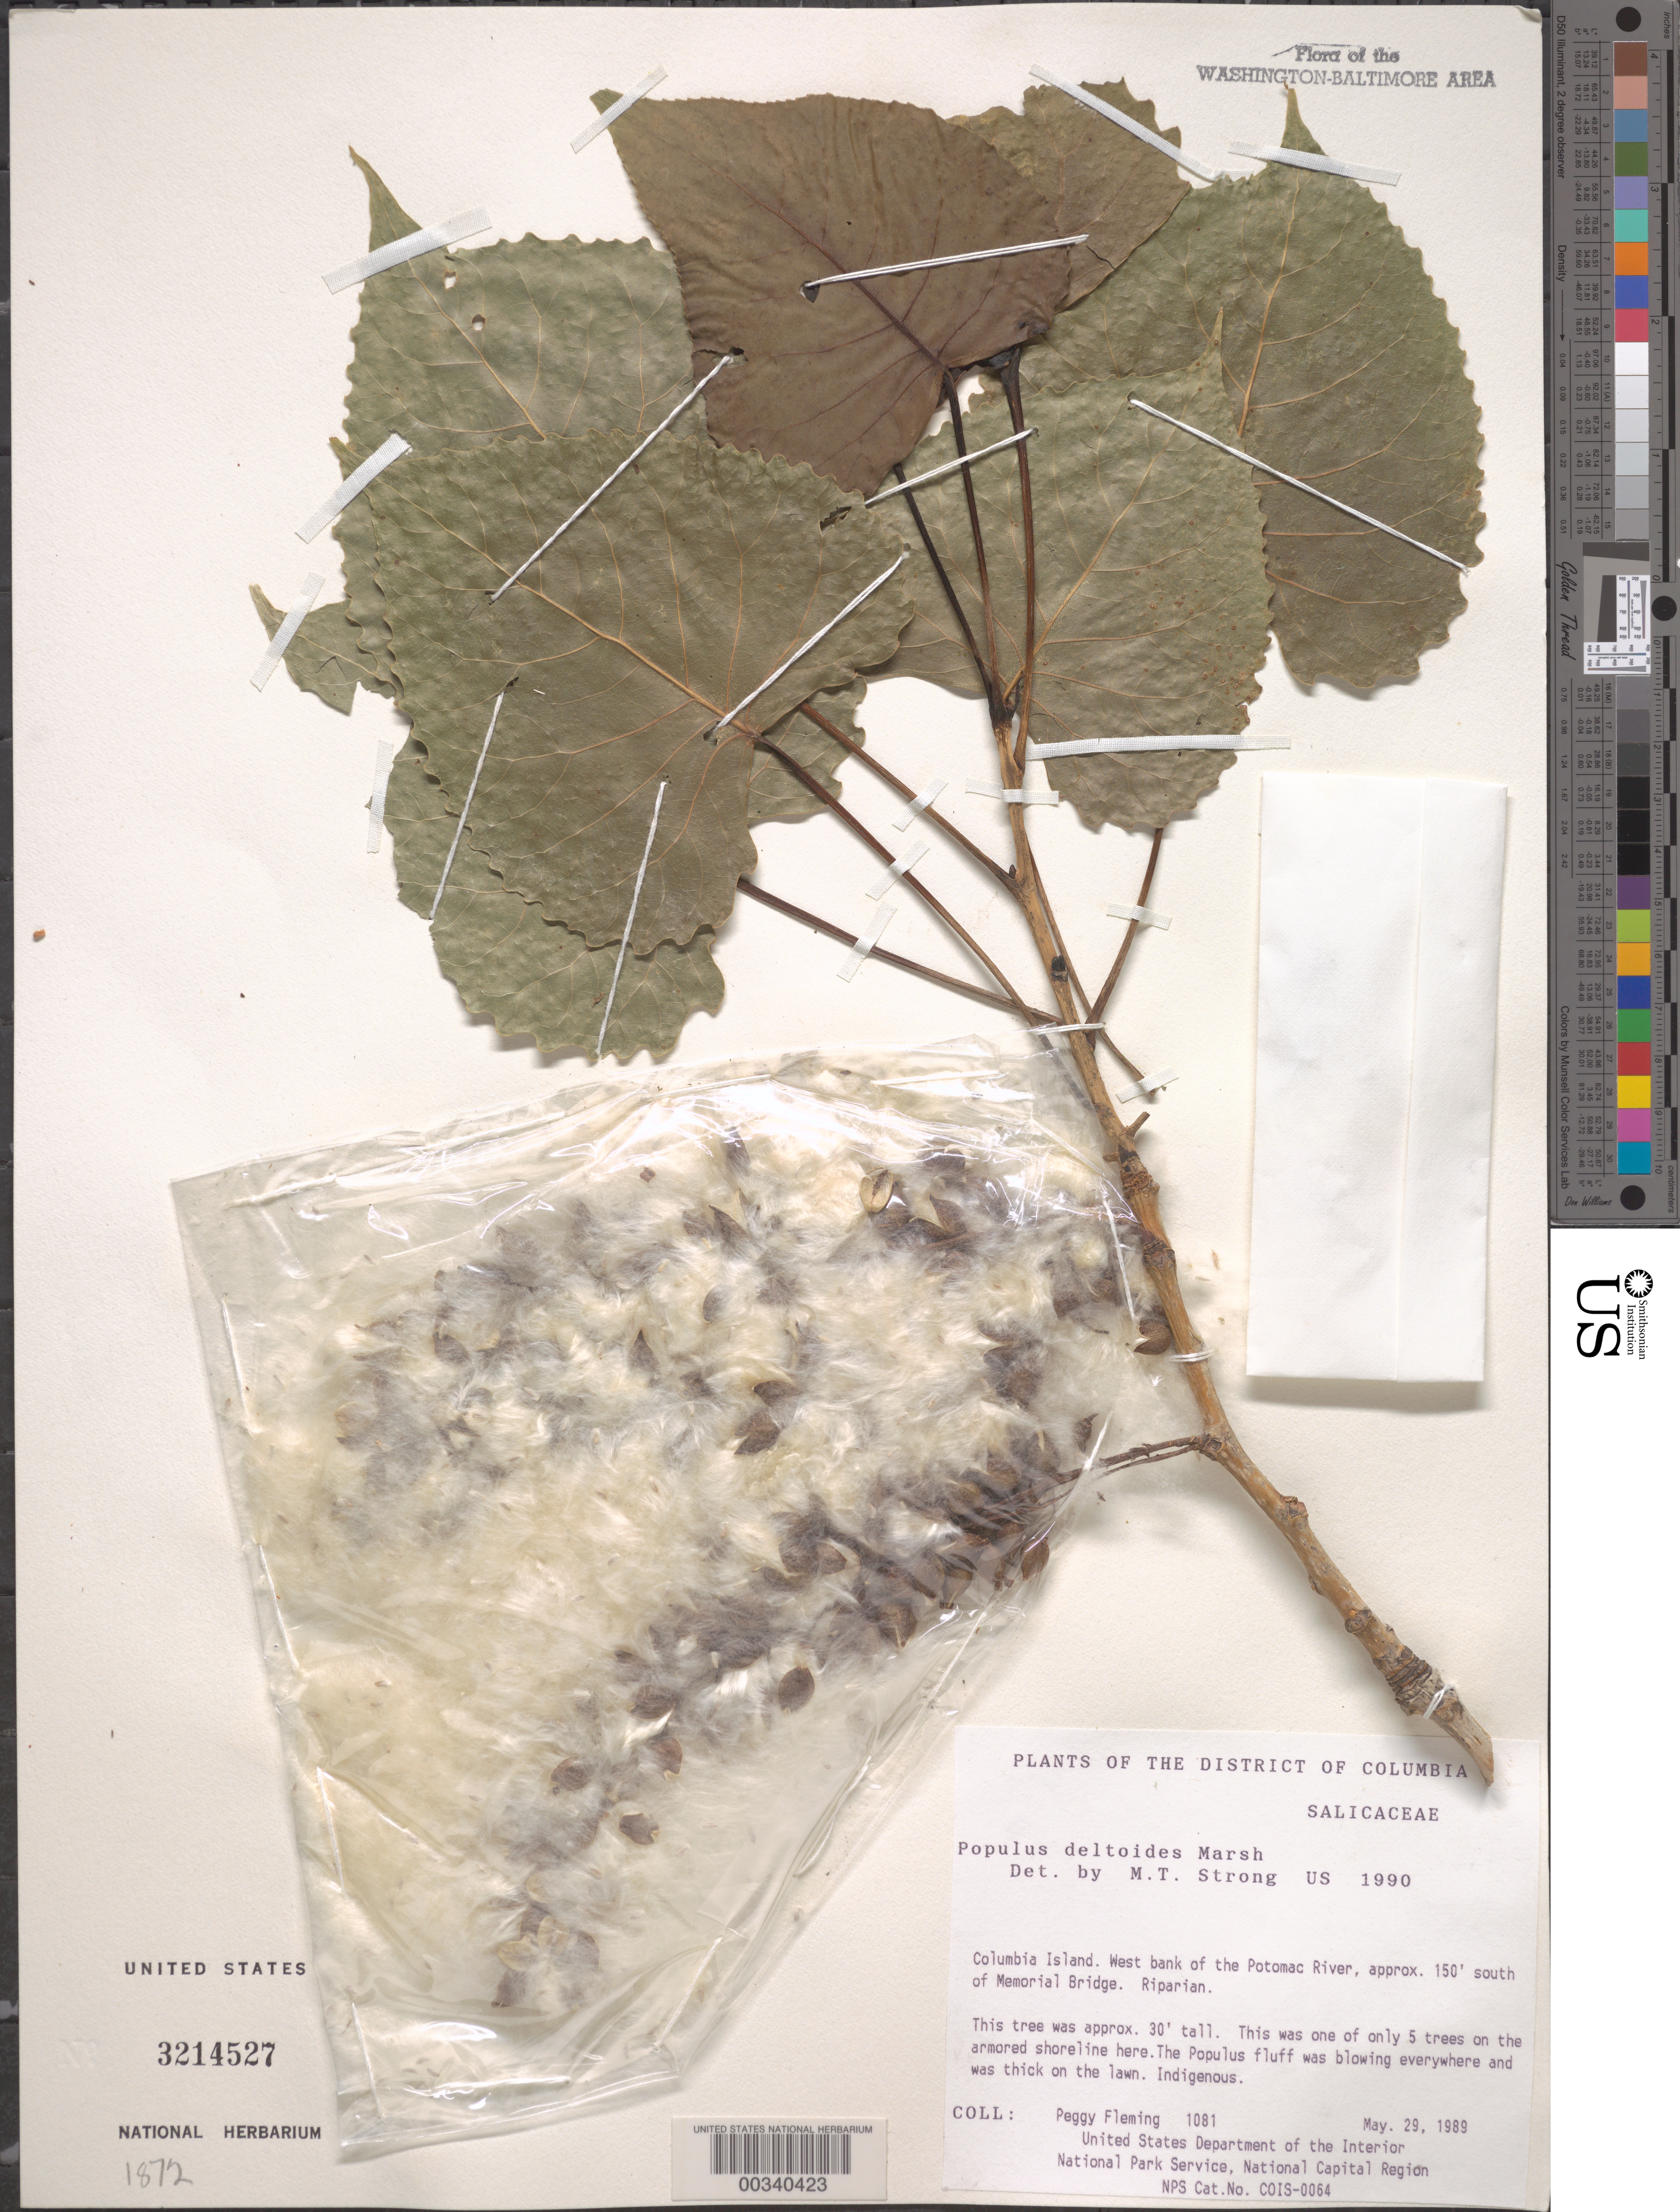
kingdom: Plantae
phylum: Tracheophyta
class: Magnoliopsida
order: Malpighiales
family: Salicaceae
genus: Populus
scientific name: Populus deltoides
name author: W. Bartram ex Marshall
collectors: P. Fleming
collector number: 1081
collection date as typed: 29 May 1989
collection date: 1989-05-29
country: United States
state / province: District of Columbia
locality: Columbia Island, W bank of Potomac River, S of Memorial Bridge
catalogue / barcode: US 3214527